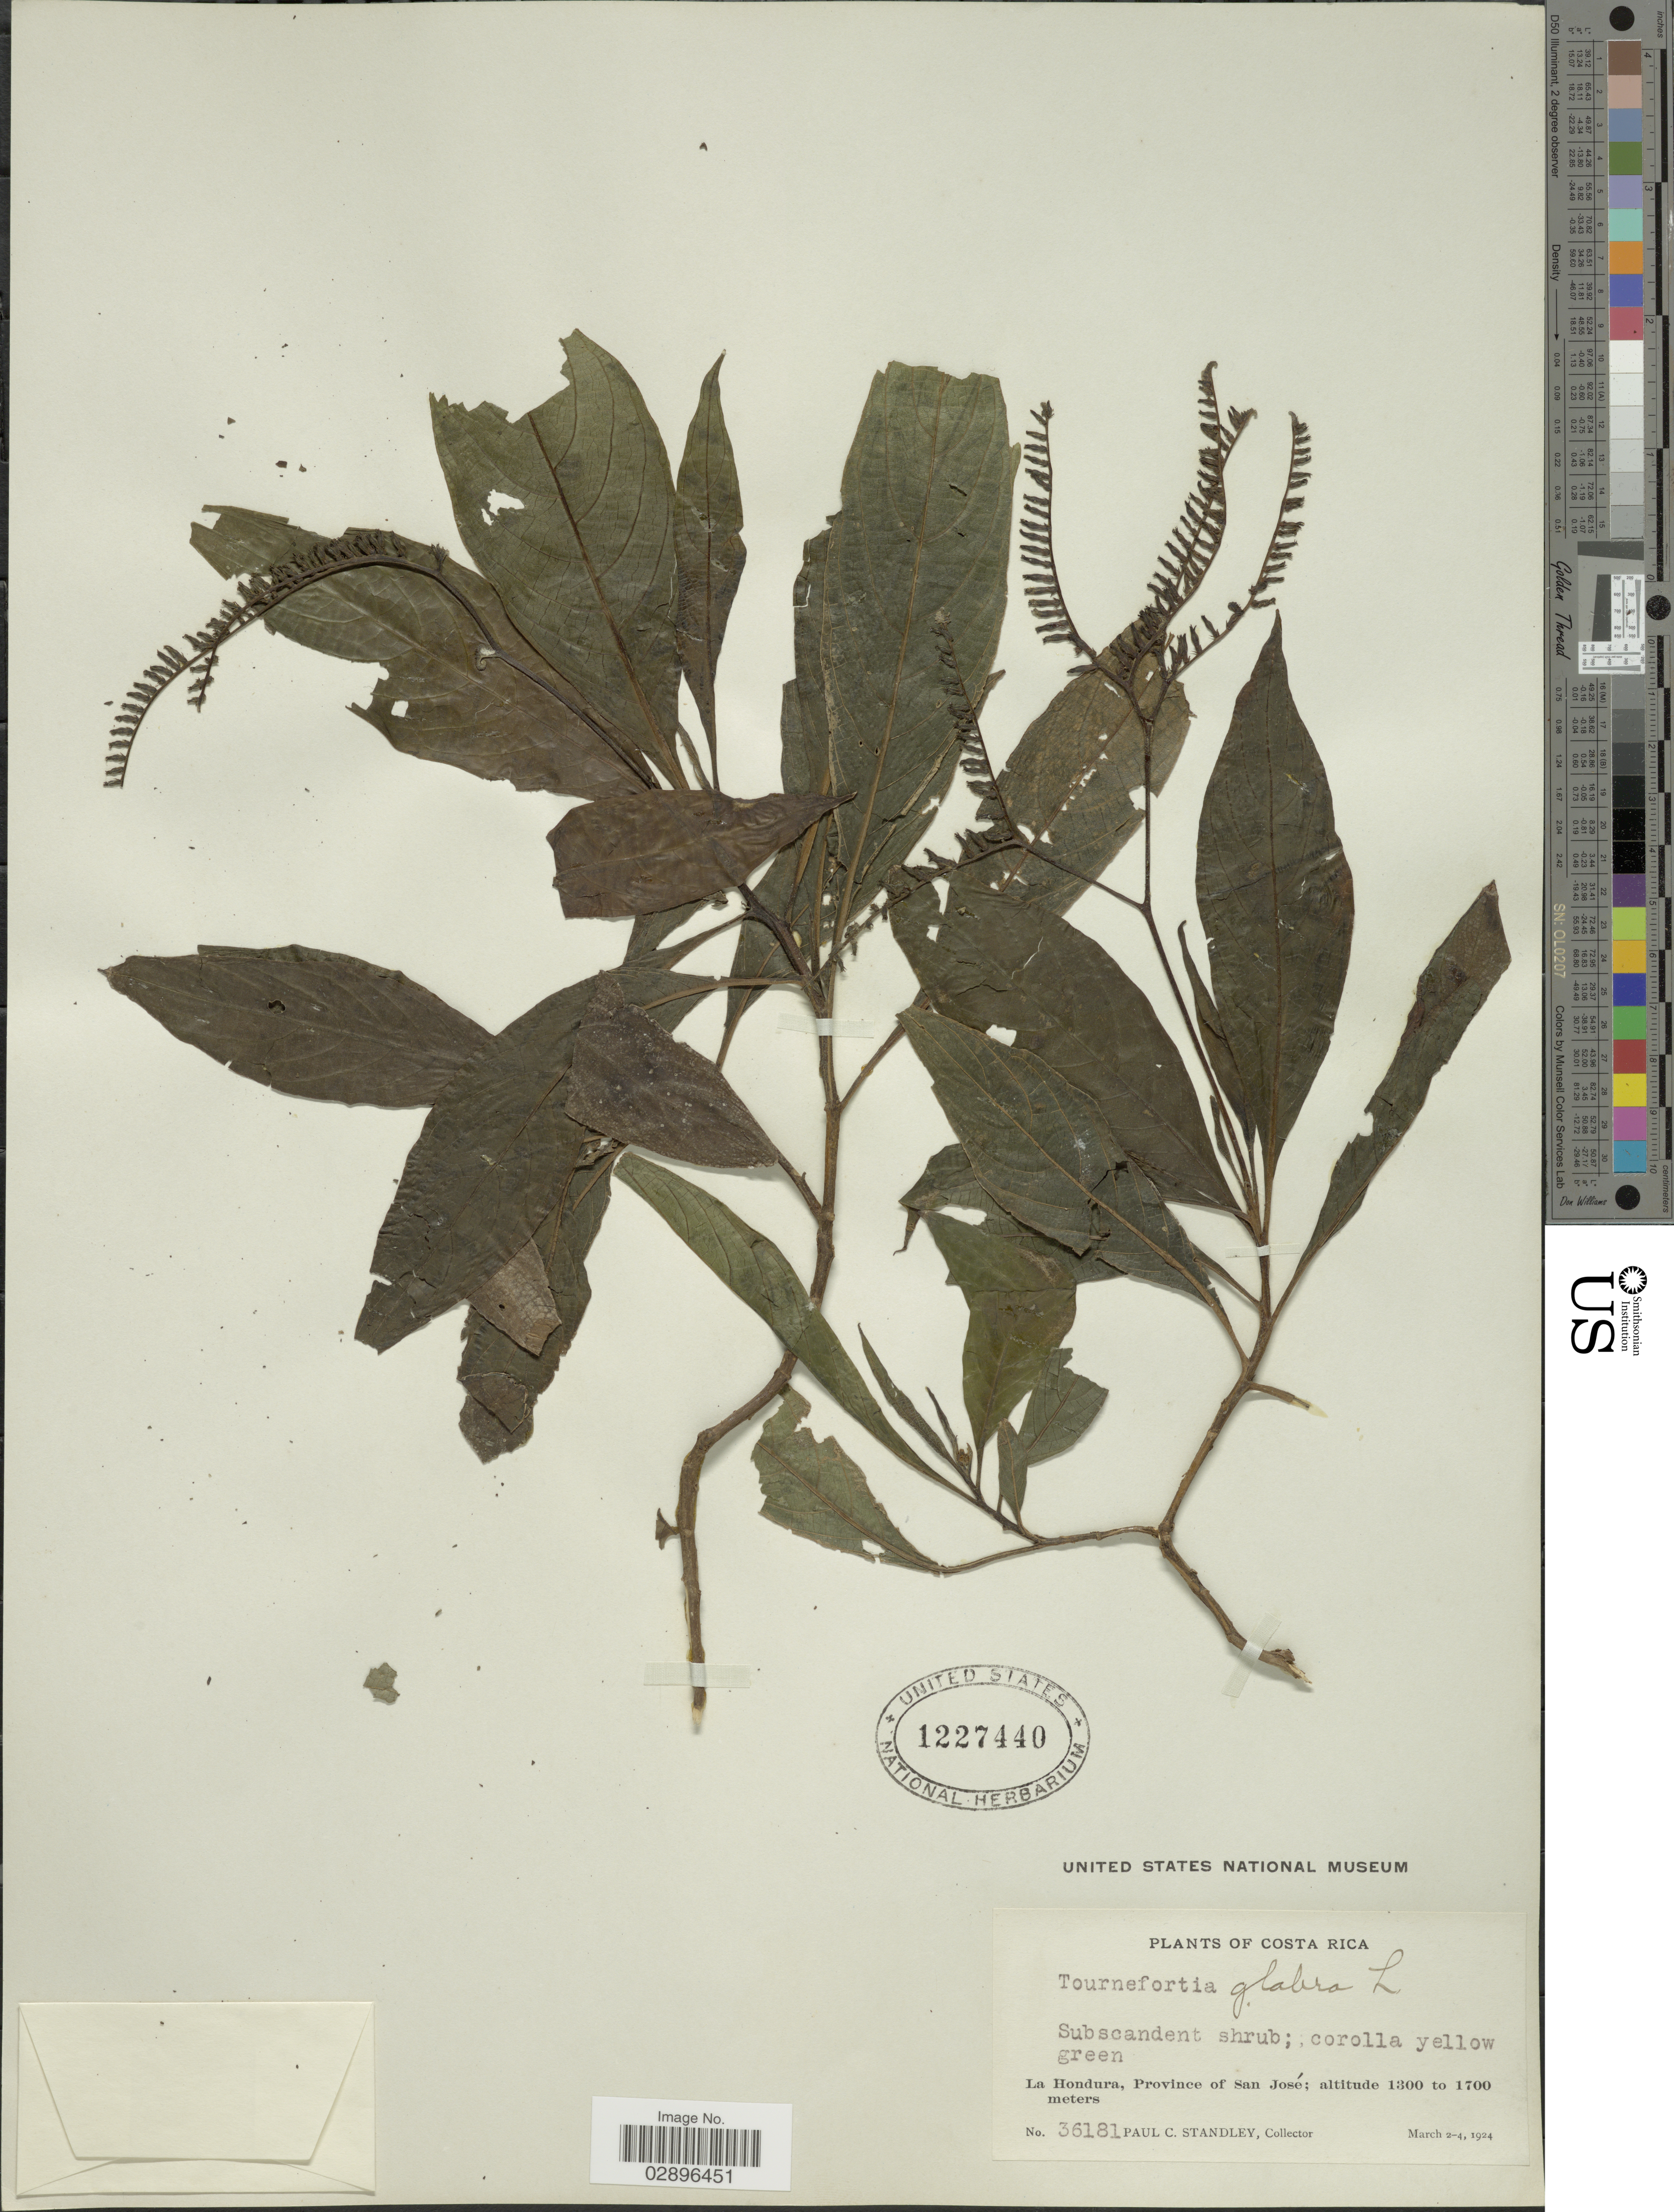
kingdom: Plantae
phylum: Tracheophyta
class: Magnoliopsida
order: Boraginales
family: Heliotropiaceae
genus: Tournefortia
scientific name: Tournefortia glabra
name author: L.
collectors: P. C. Standley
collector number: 36181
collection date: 1924-03-02/1924-03-04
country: Costa Rica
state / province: San José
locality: La Hondura, Province of San José.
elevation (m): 1300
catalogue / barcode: US 1227440